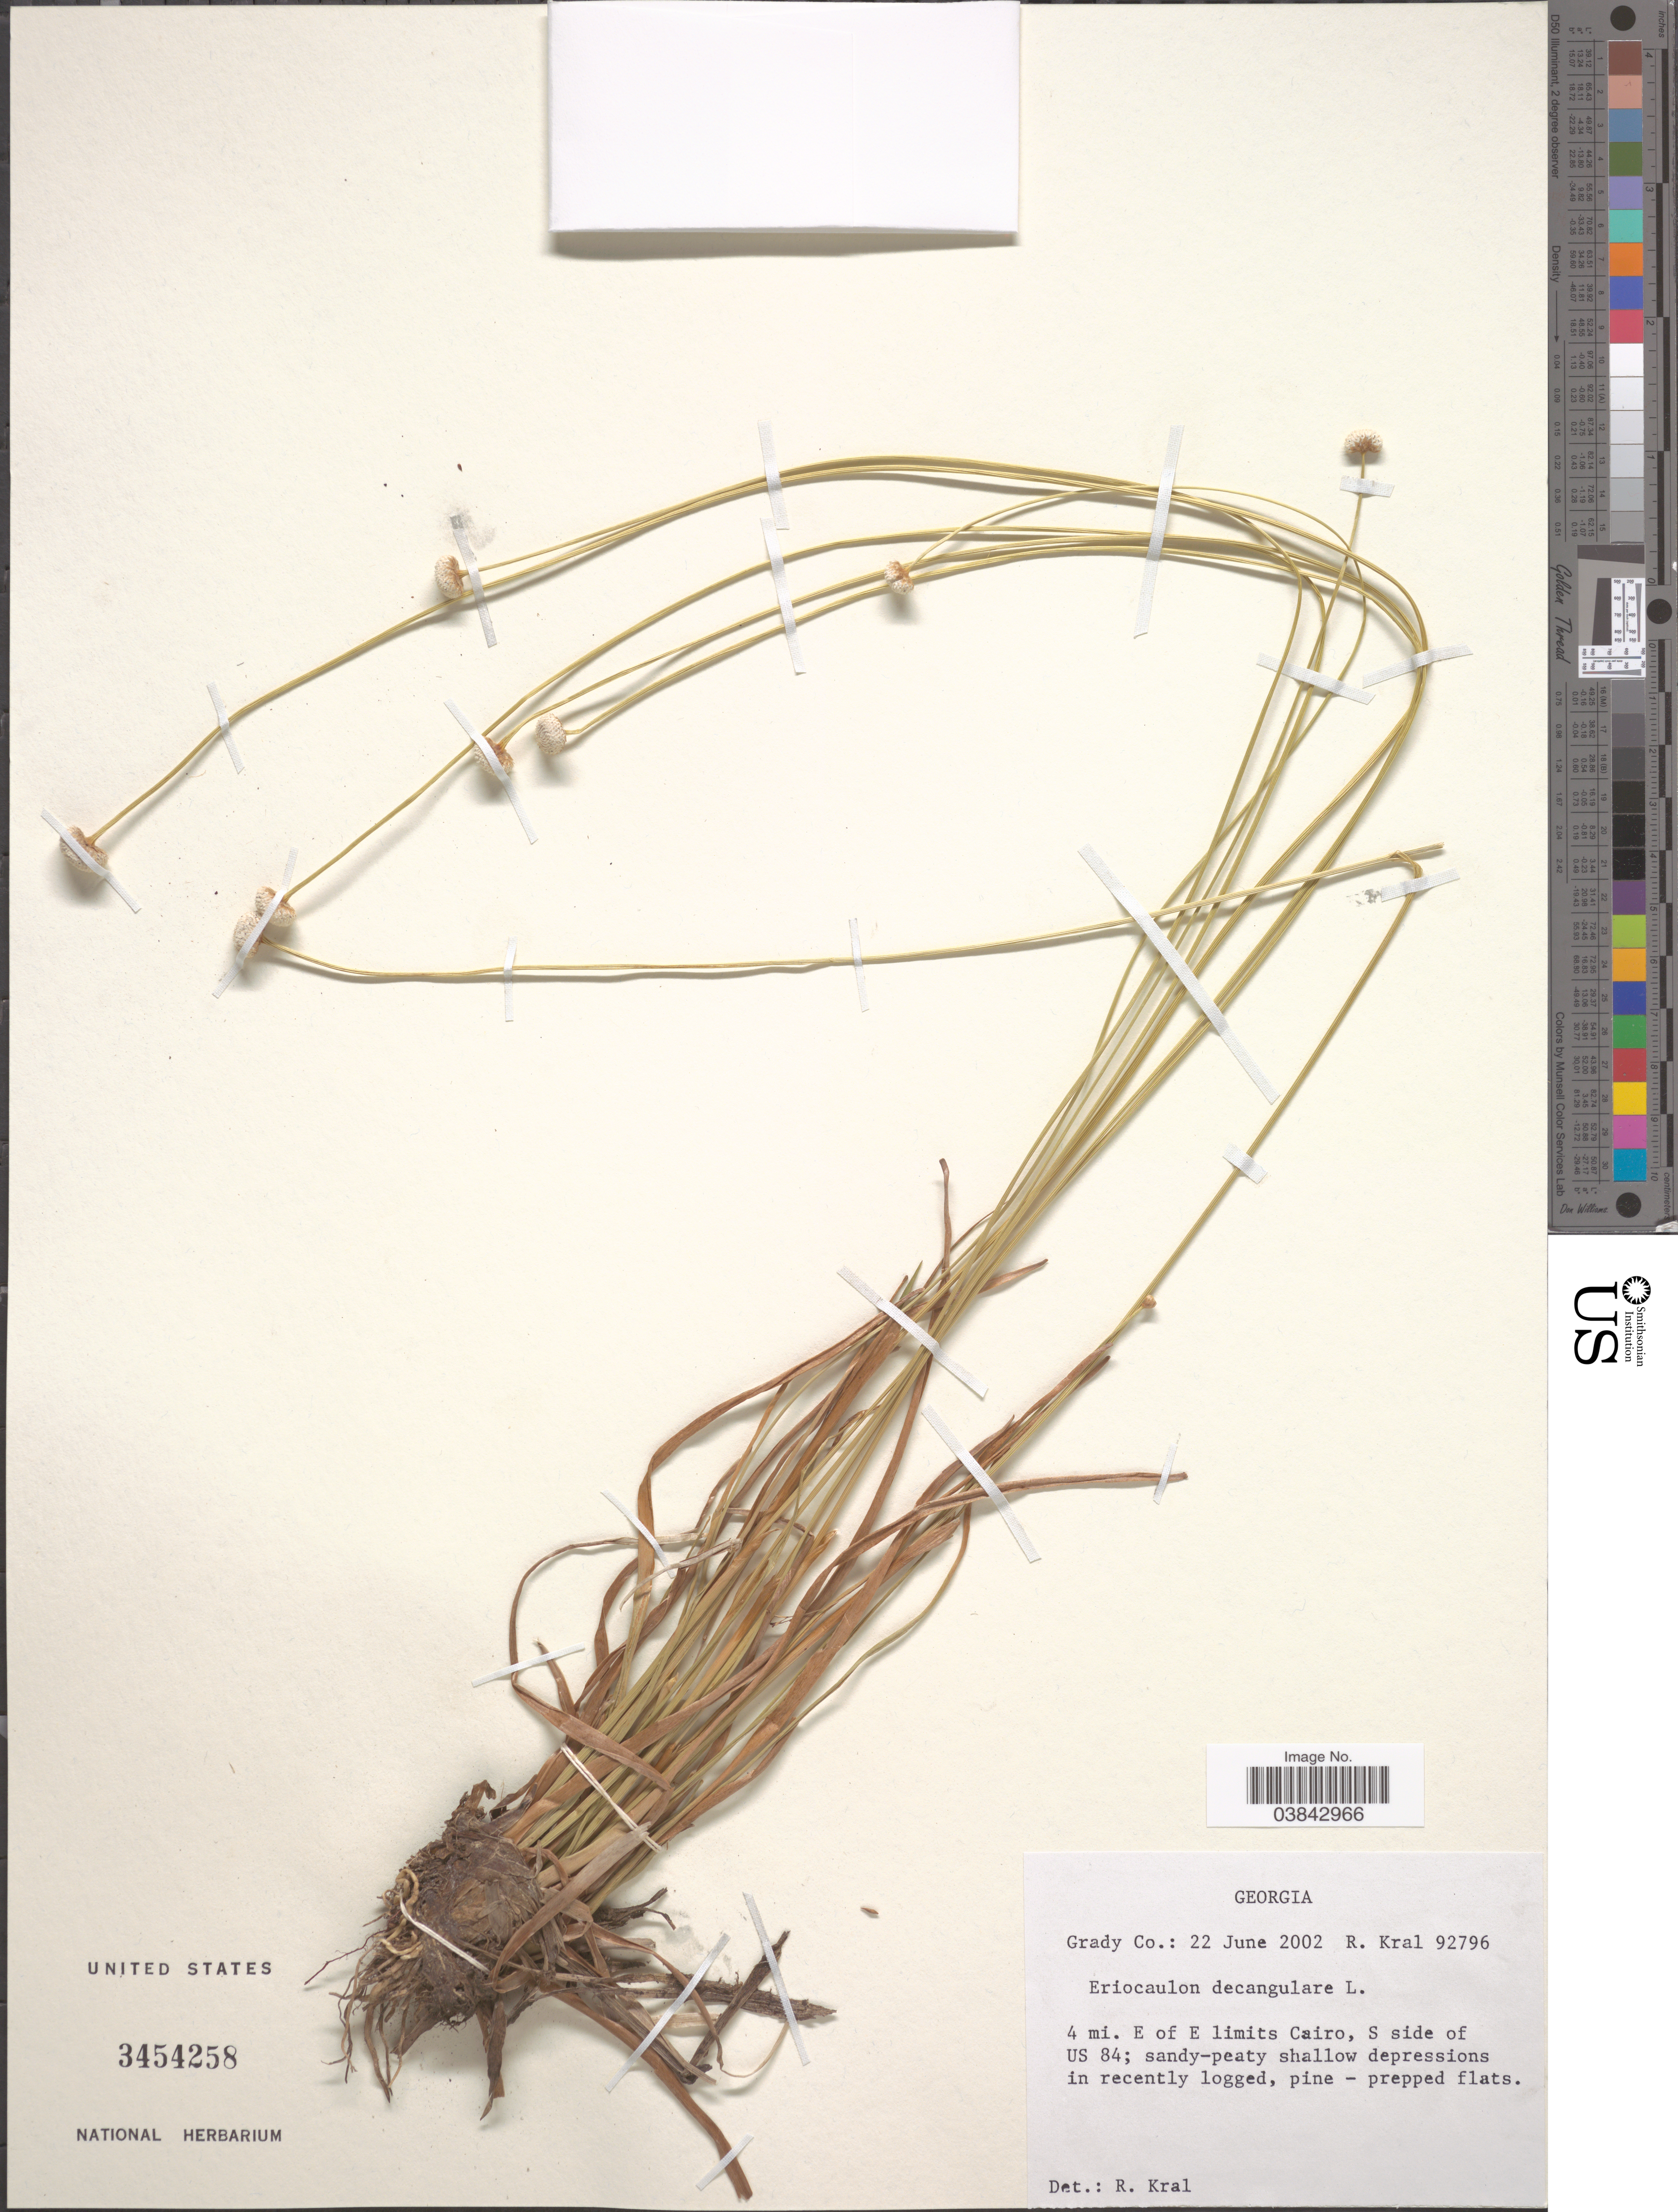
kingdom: Plantae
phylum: Tracheophyta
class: Liliopsida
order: Poales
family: Eriocaulaceae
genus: Eriocaulon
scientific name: Eriocaulon decangulare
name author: L.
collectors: R. Kral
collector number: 92796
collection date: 2002-06-22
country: United States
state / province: Georgia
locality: Grady Co. 4 mi. E of E limits Cairo, S side of US 84.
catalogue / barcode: US 3454258